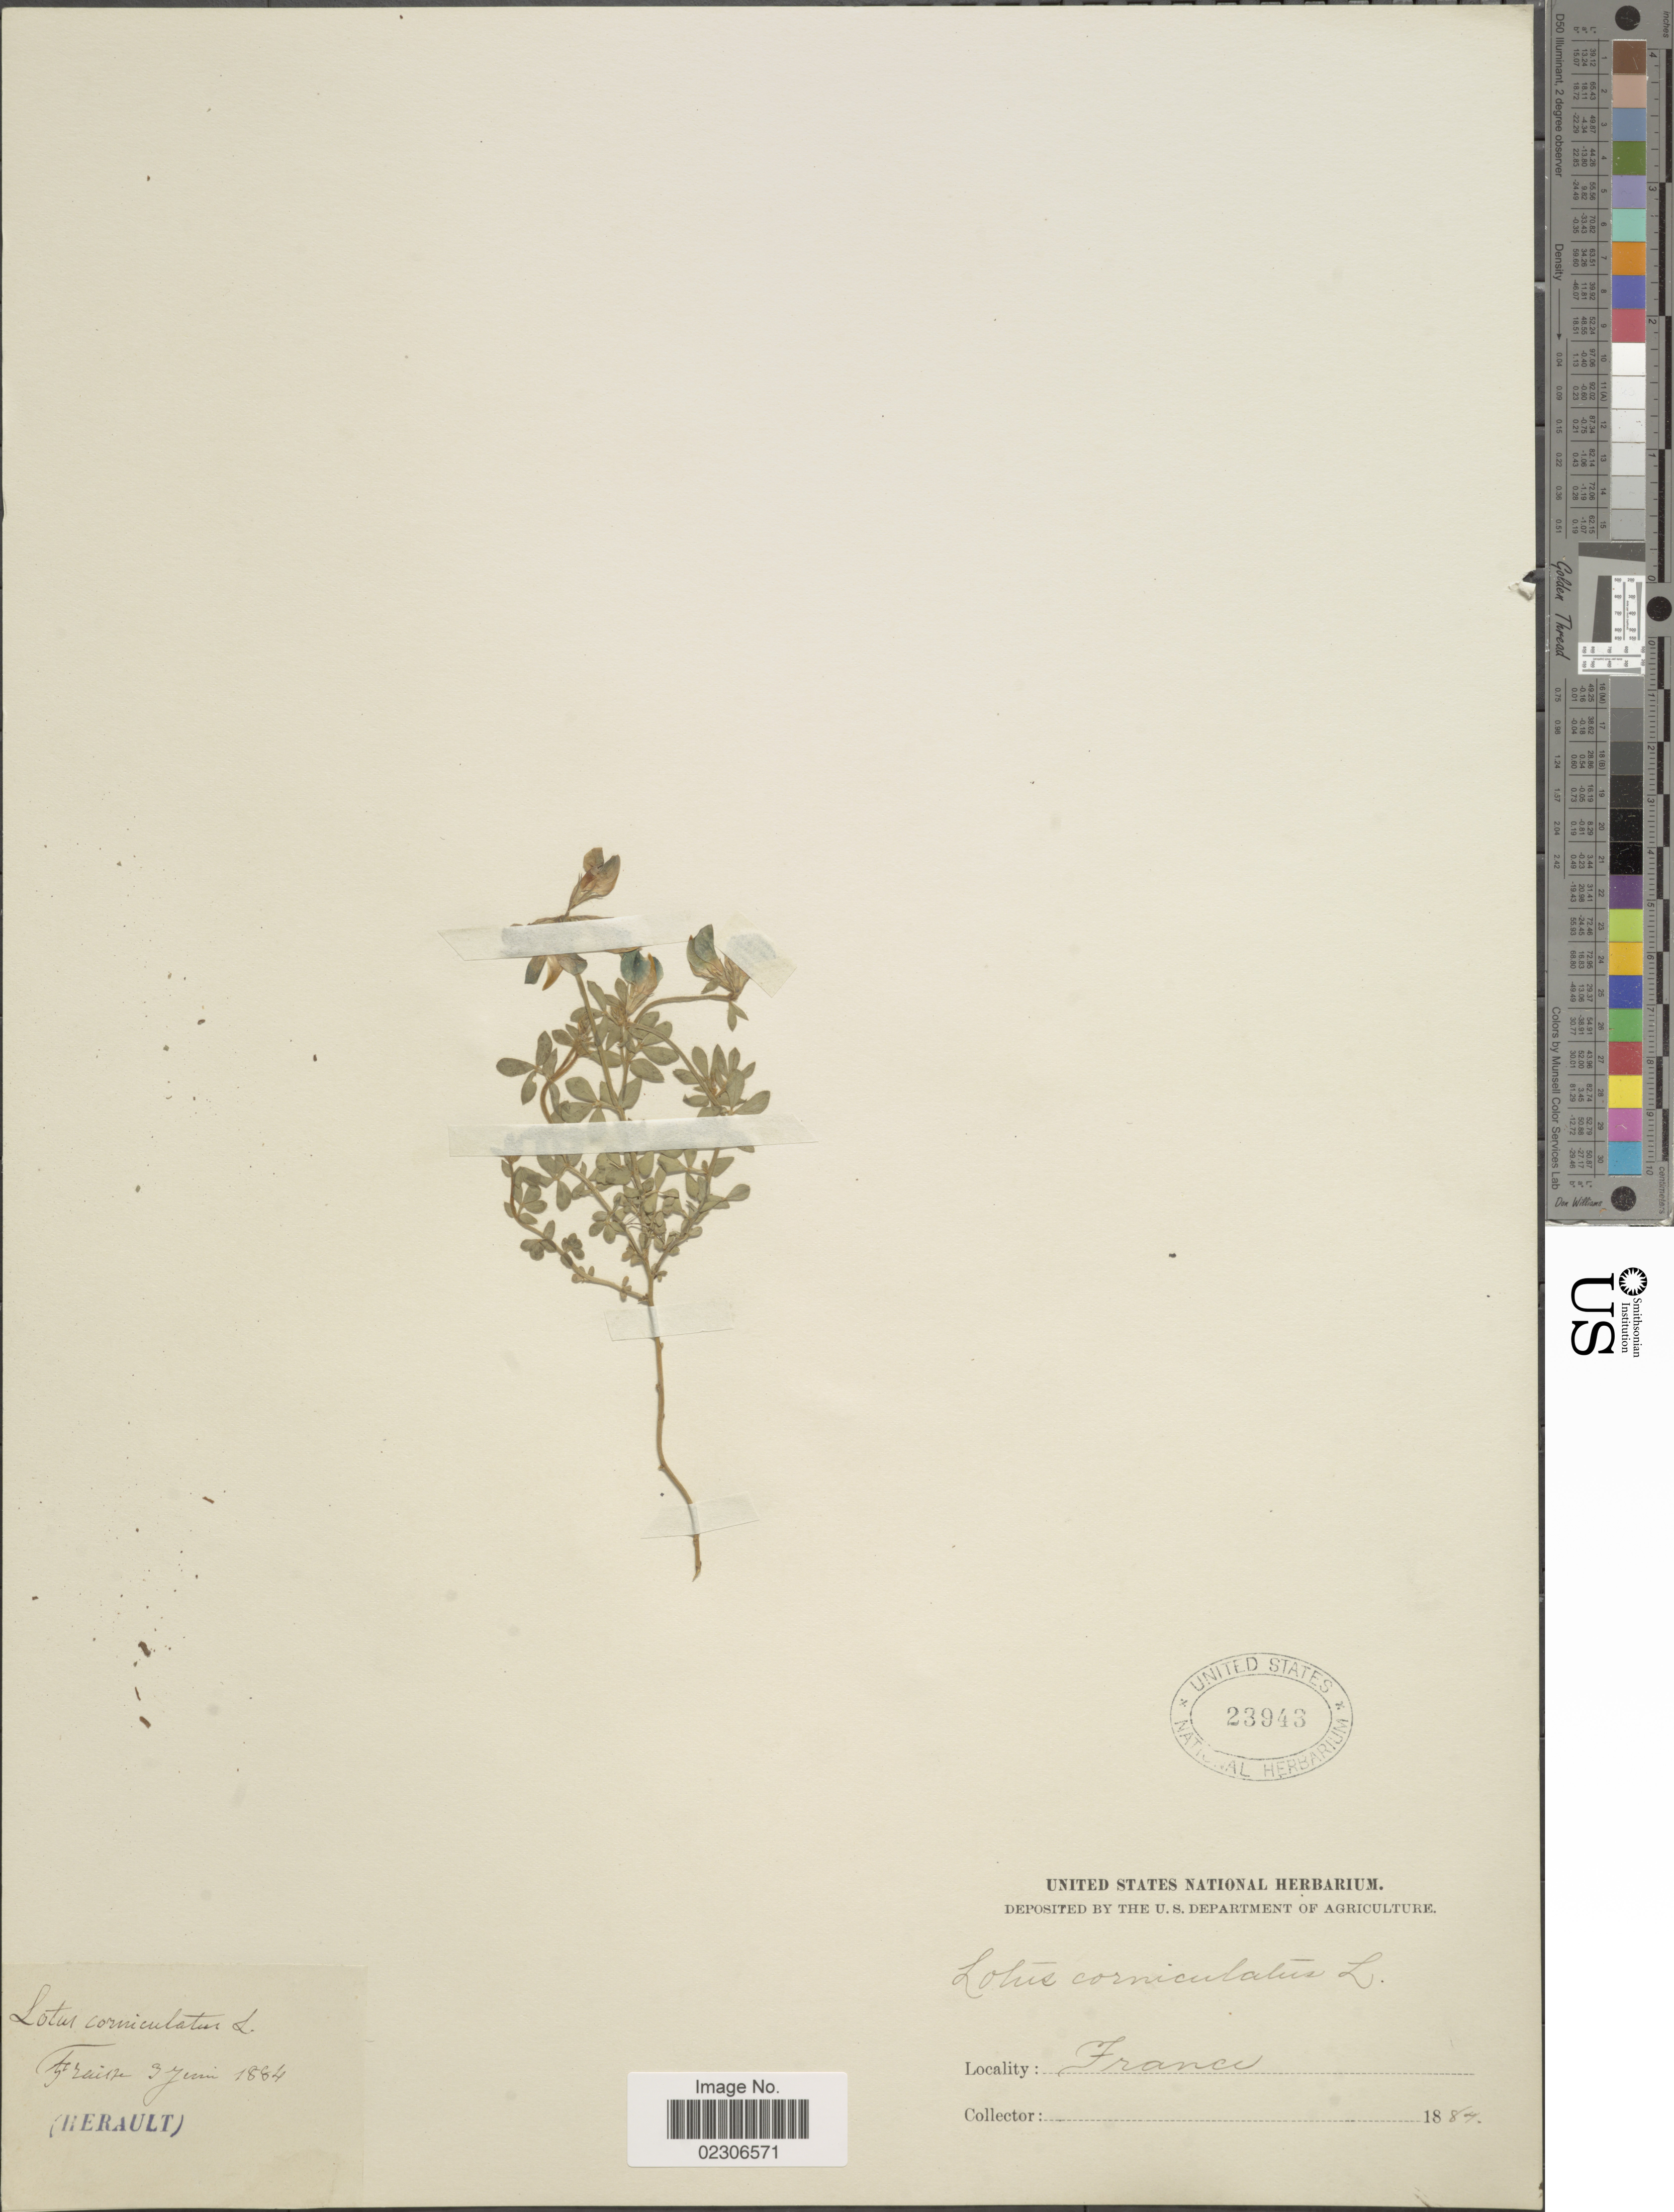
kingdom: Plantae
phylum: Tracheophyta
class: Magnoliopsida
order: Fabales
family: Fabaceae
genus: Lotus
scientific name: Lotus corniculatus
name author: L.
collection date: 1884-06-03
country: France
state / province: Occitanie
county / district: Hérault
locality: Fraisse [interpreted]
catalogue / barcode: US 23943